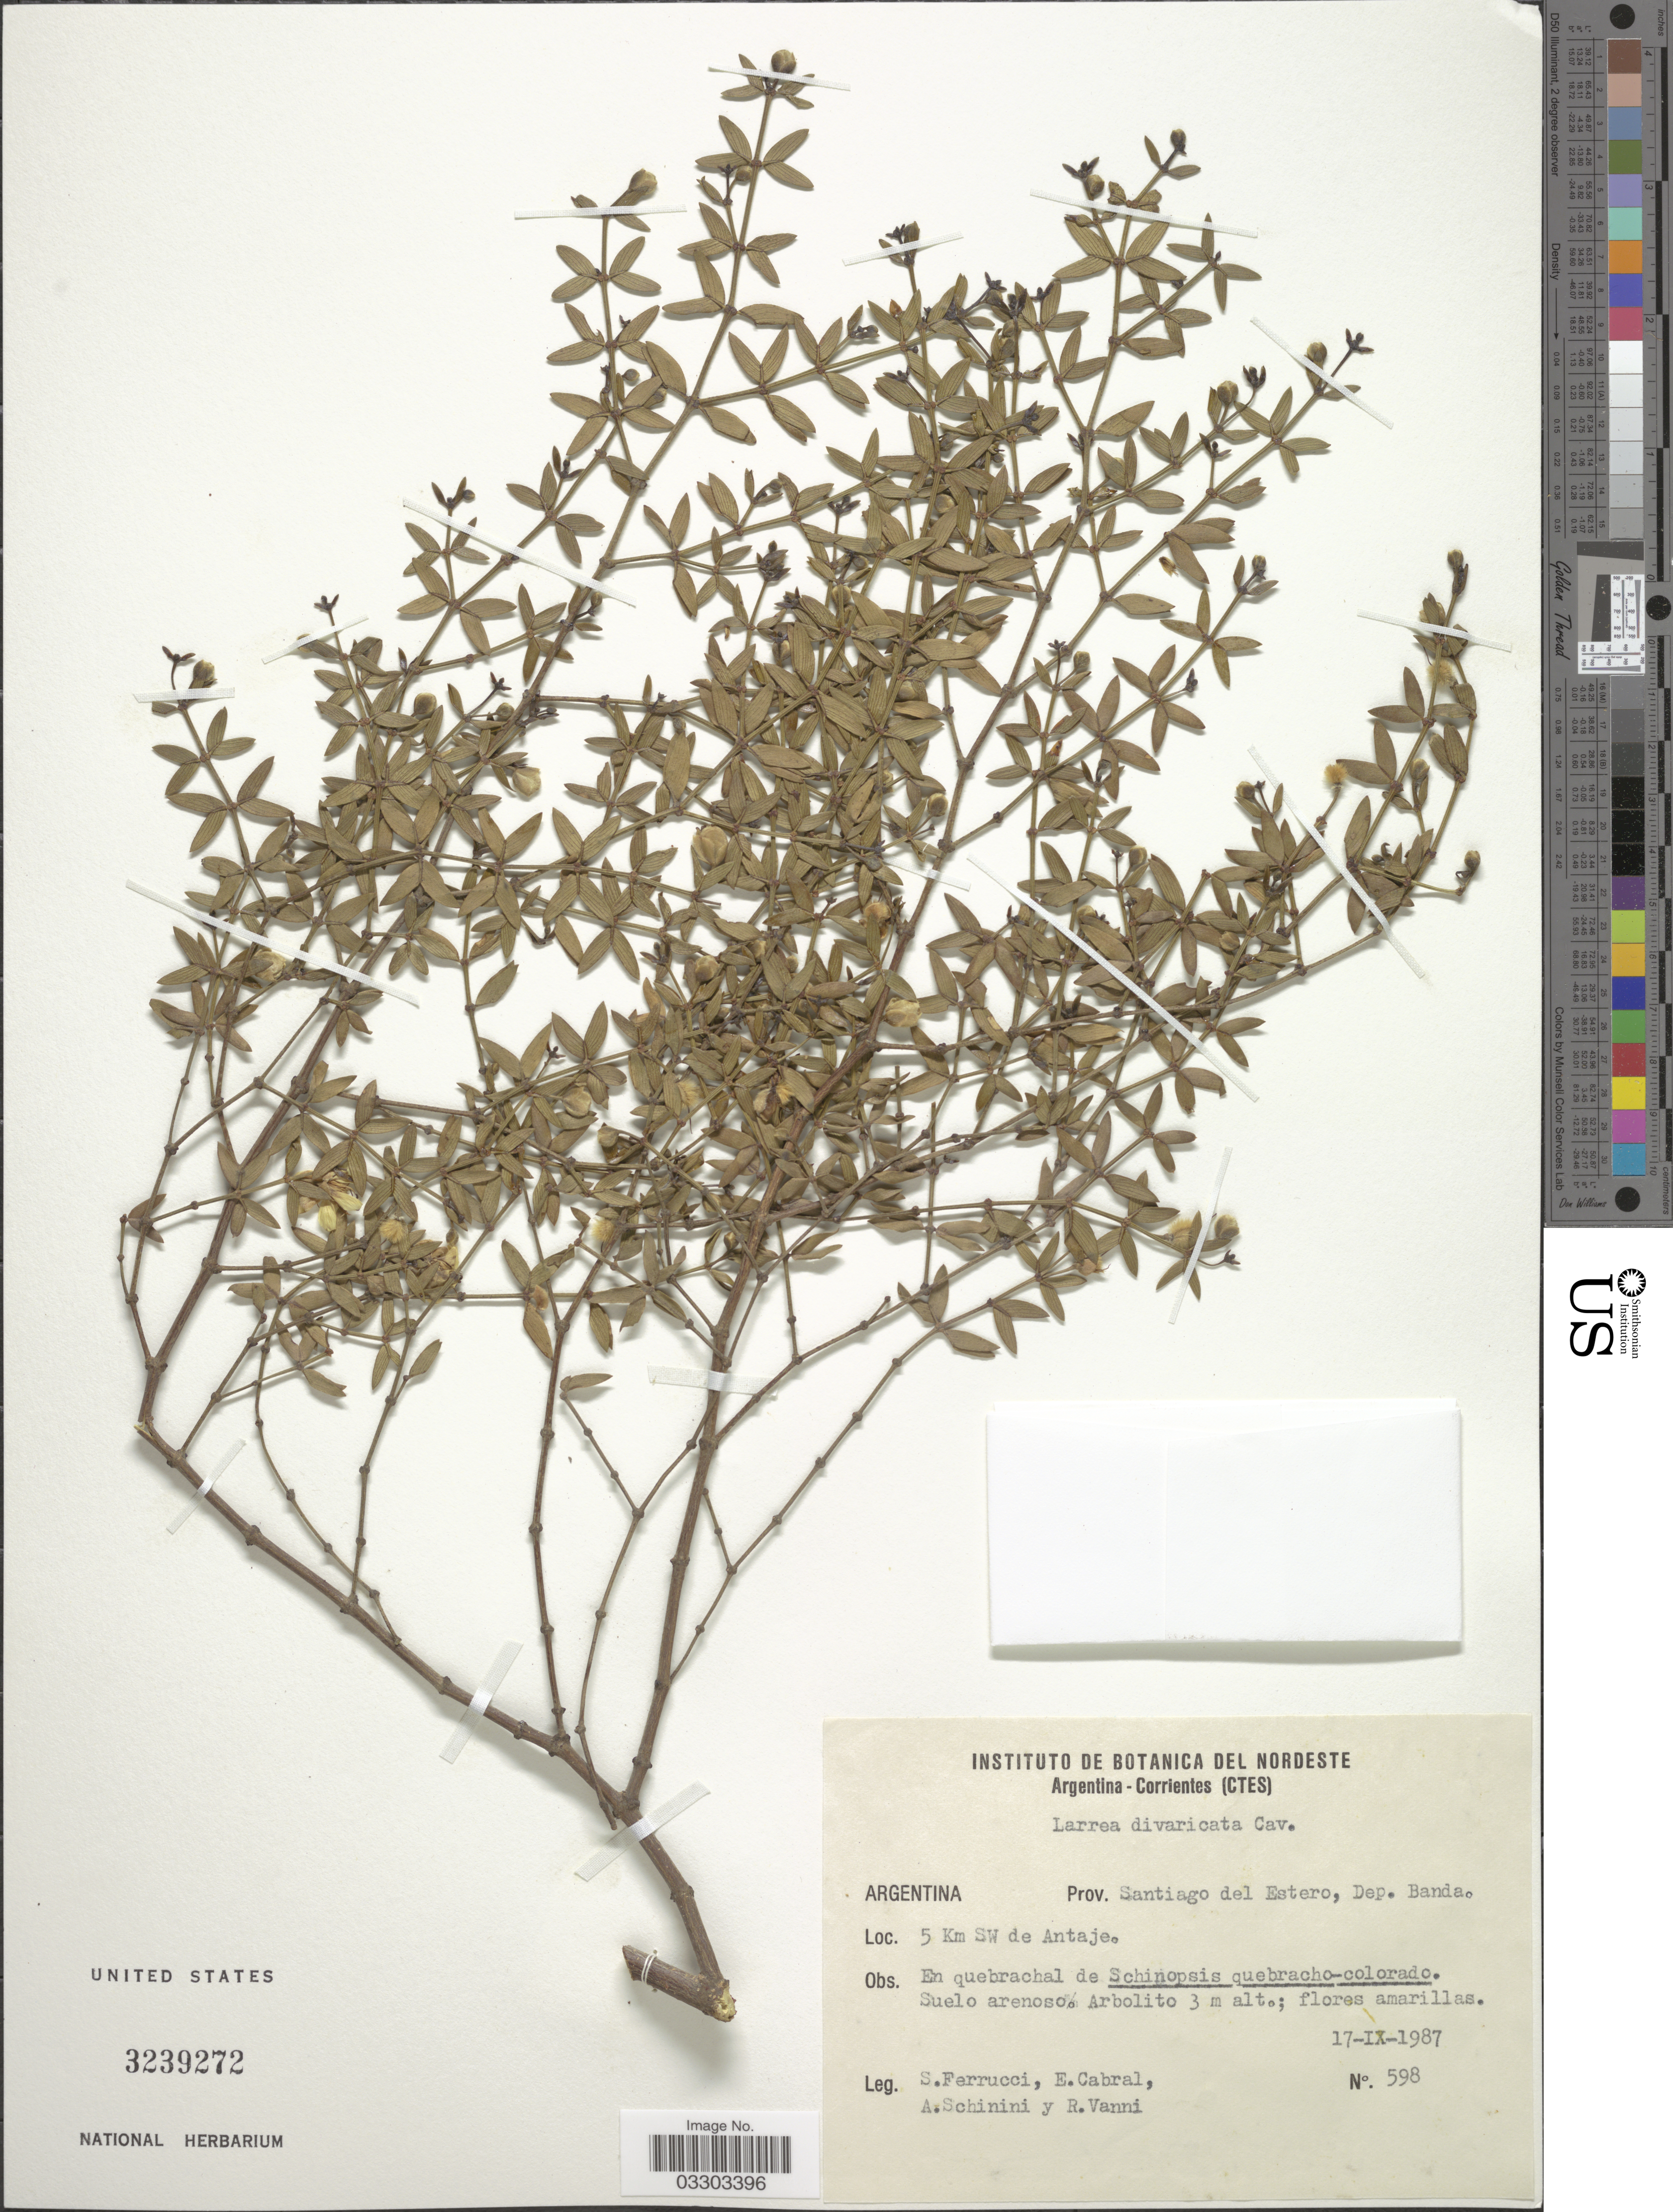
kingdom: Plantae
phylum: Tracheophyta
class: Magnoliopsida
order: Zygophyllales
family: Zygophyllaceae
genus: Larrea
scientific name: Larrea divaricata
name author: Cav.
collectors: S. Ferrucci, E. Cabral, A. Schinini & R. Vanni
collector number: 598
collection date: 1987-09-17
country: Argentina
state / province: Santiago del Estero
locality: Dep. Banda. 5 Km SW de Antaje.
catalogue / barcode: US 3239272